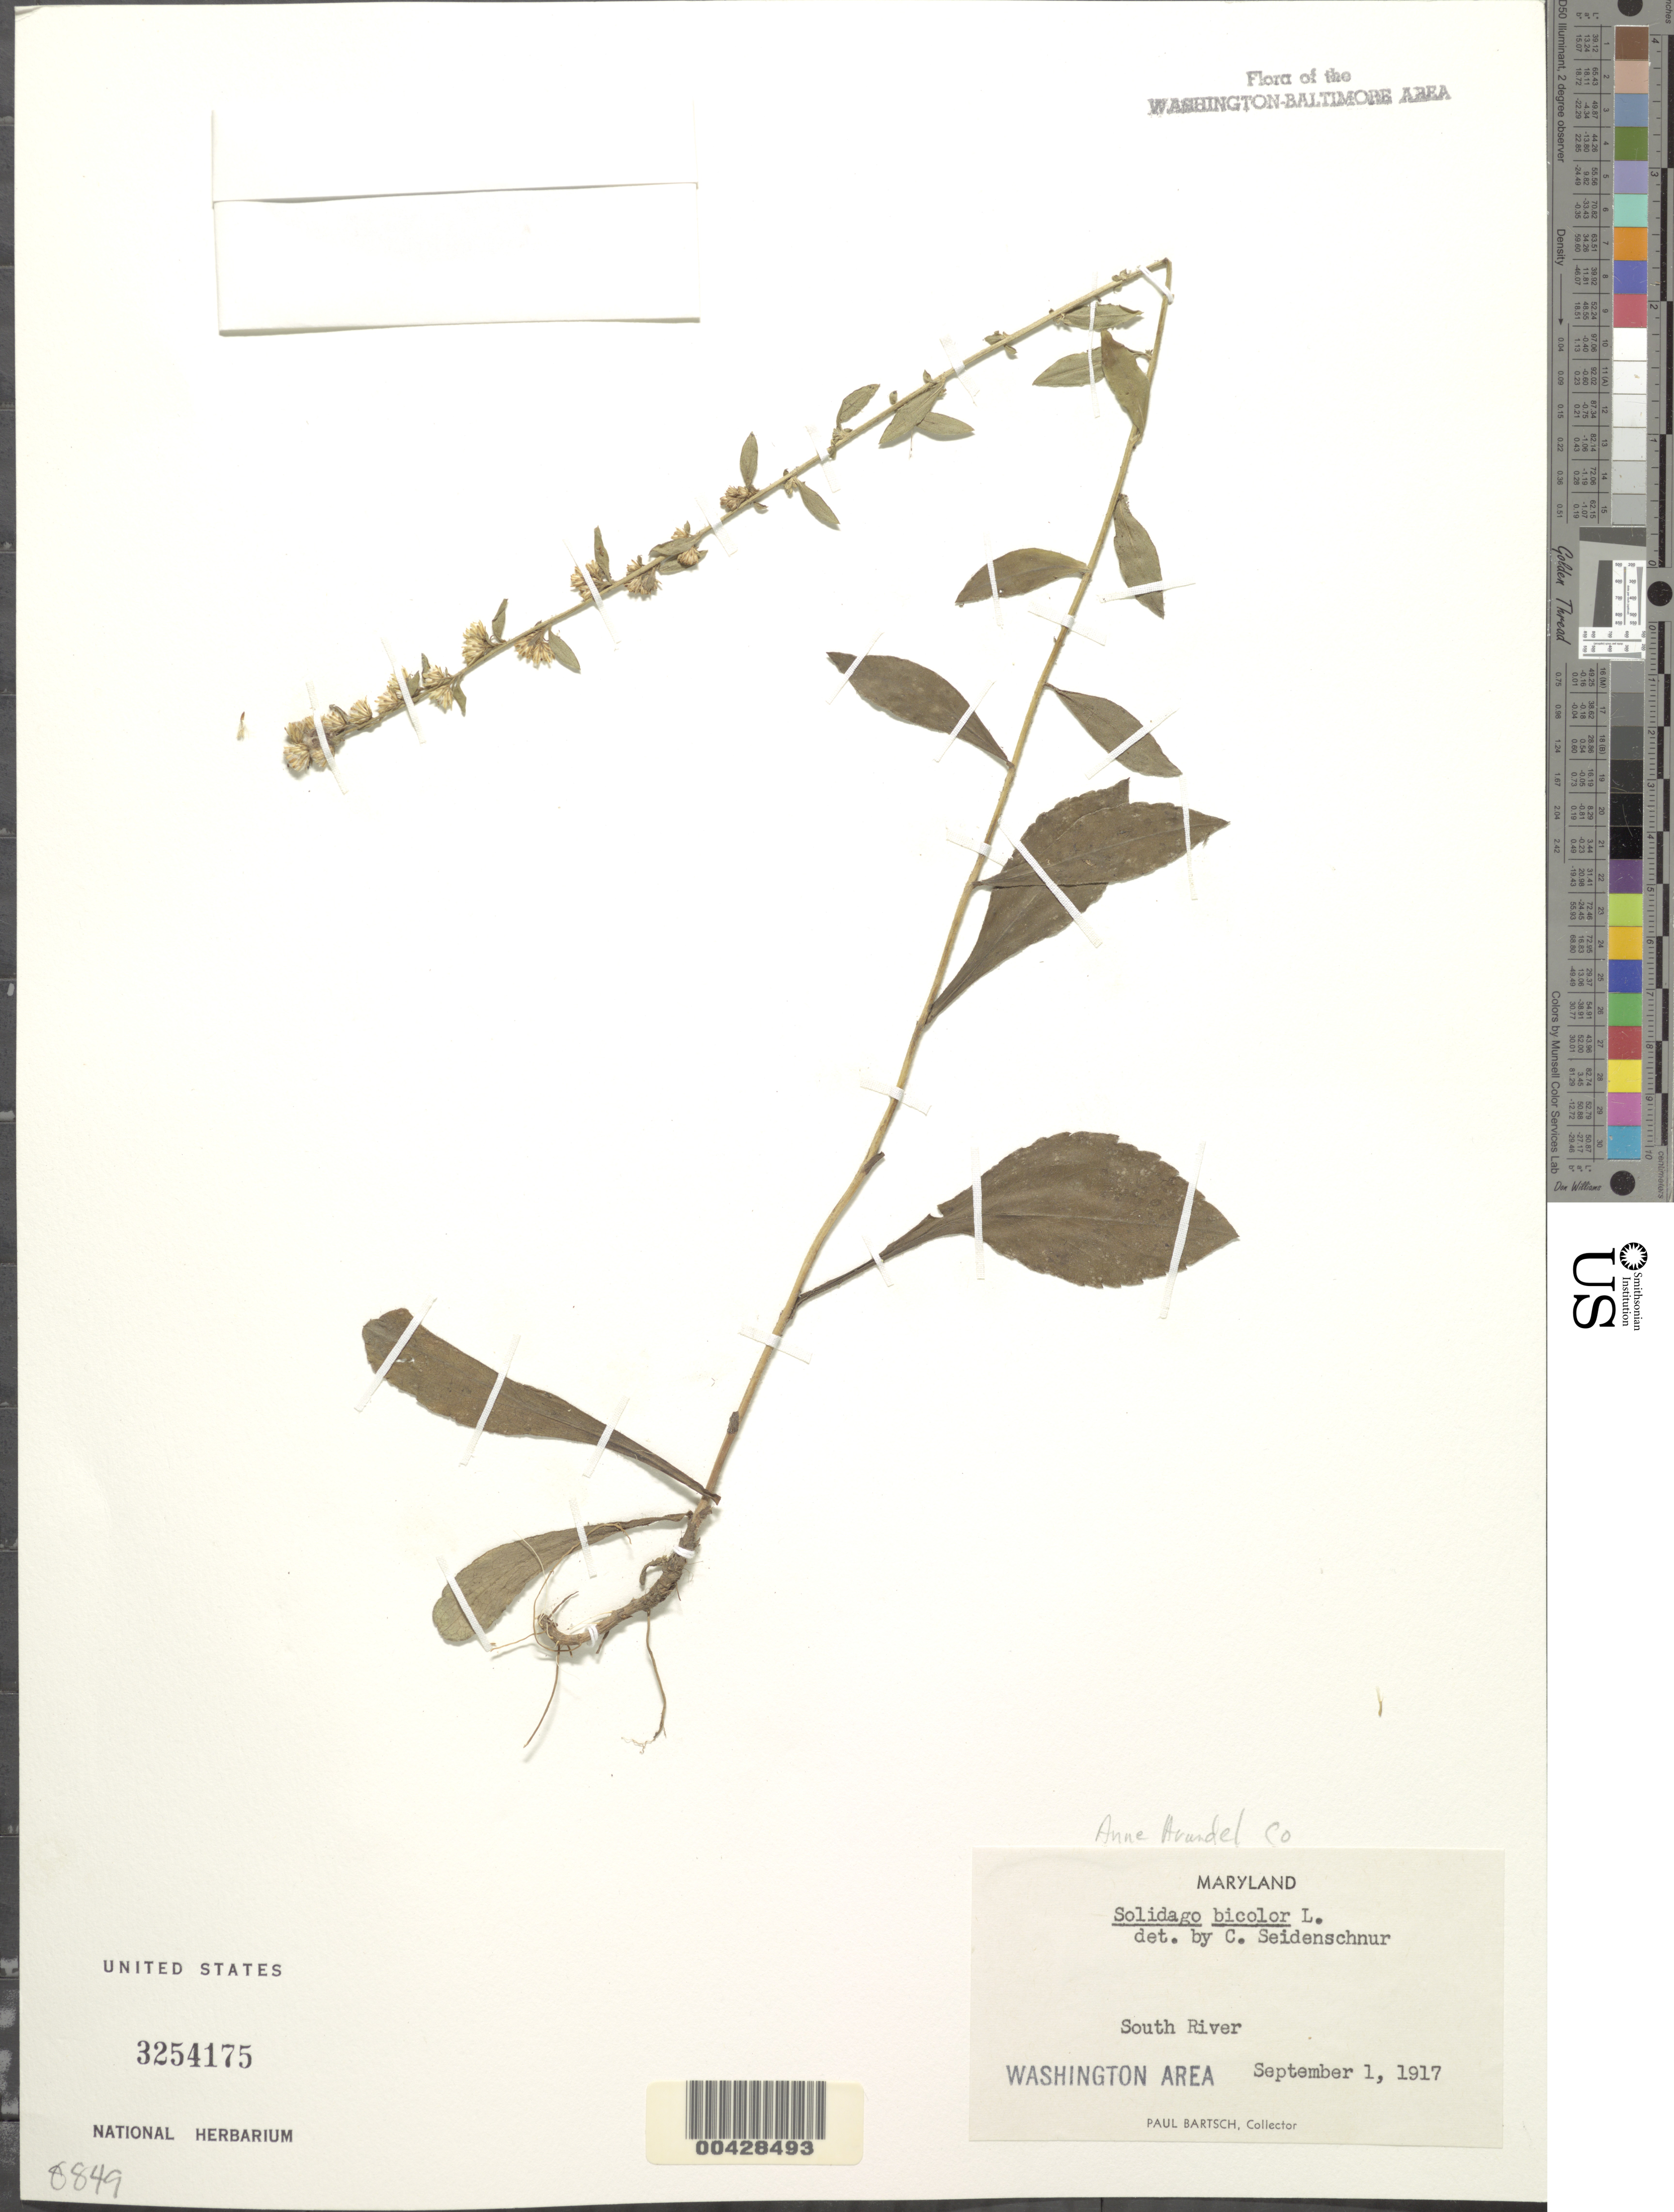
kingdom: Plantae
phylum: Tracheophyta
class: Magnoliopsida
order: Asterales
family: Asteraceae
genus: Solidago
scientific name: Solidago bicolor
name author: L.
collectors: P. Bartsch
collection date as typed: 01 Sep 1917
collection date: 1917-09-01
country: United States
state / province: Maryland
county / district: Anne Arundel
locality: South River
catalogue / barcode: US 3254175